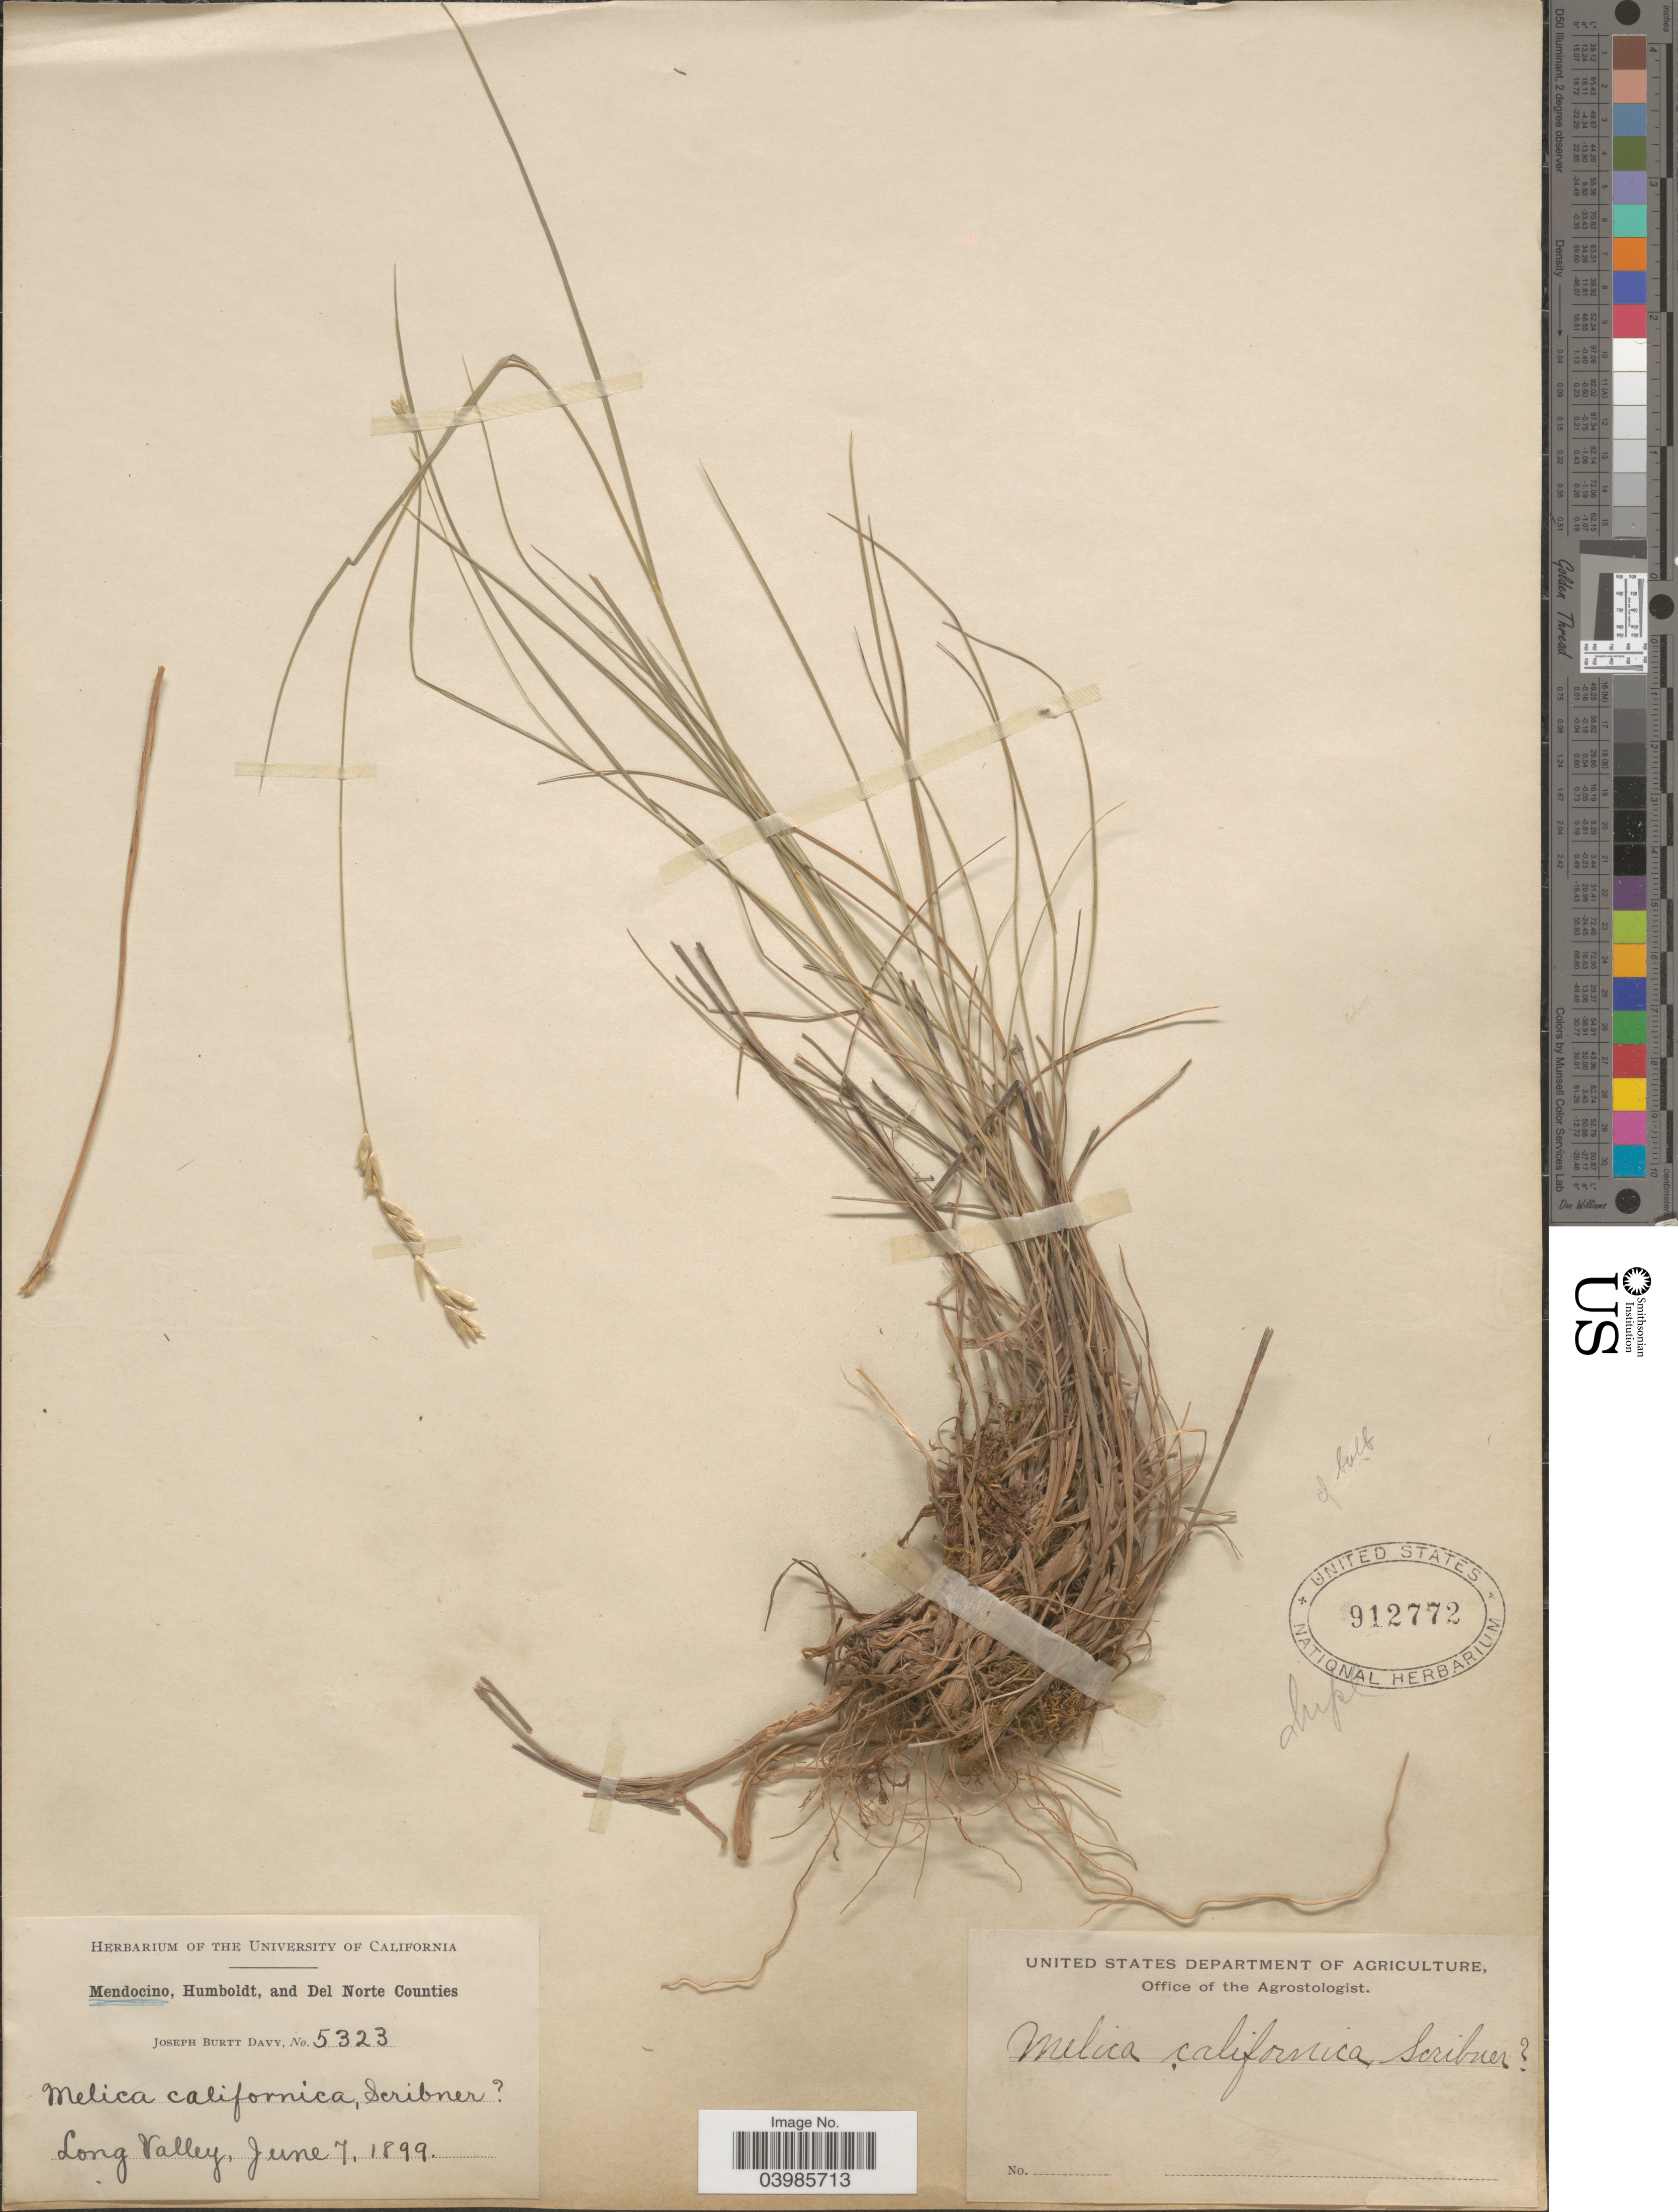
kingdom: Plantae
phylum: Tracheophyta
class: Liliopsida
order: Poales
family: Poaceae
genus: Melica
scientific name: Melica californica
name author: Scribn.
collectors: J. Burtt Davy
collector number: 5323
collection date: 1899-06-07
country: United States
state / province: California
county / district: Mendocino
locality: Mendocino County. Long Valley.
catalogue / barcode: US 912772